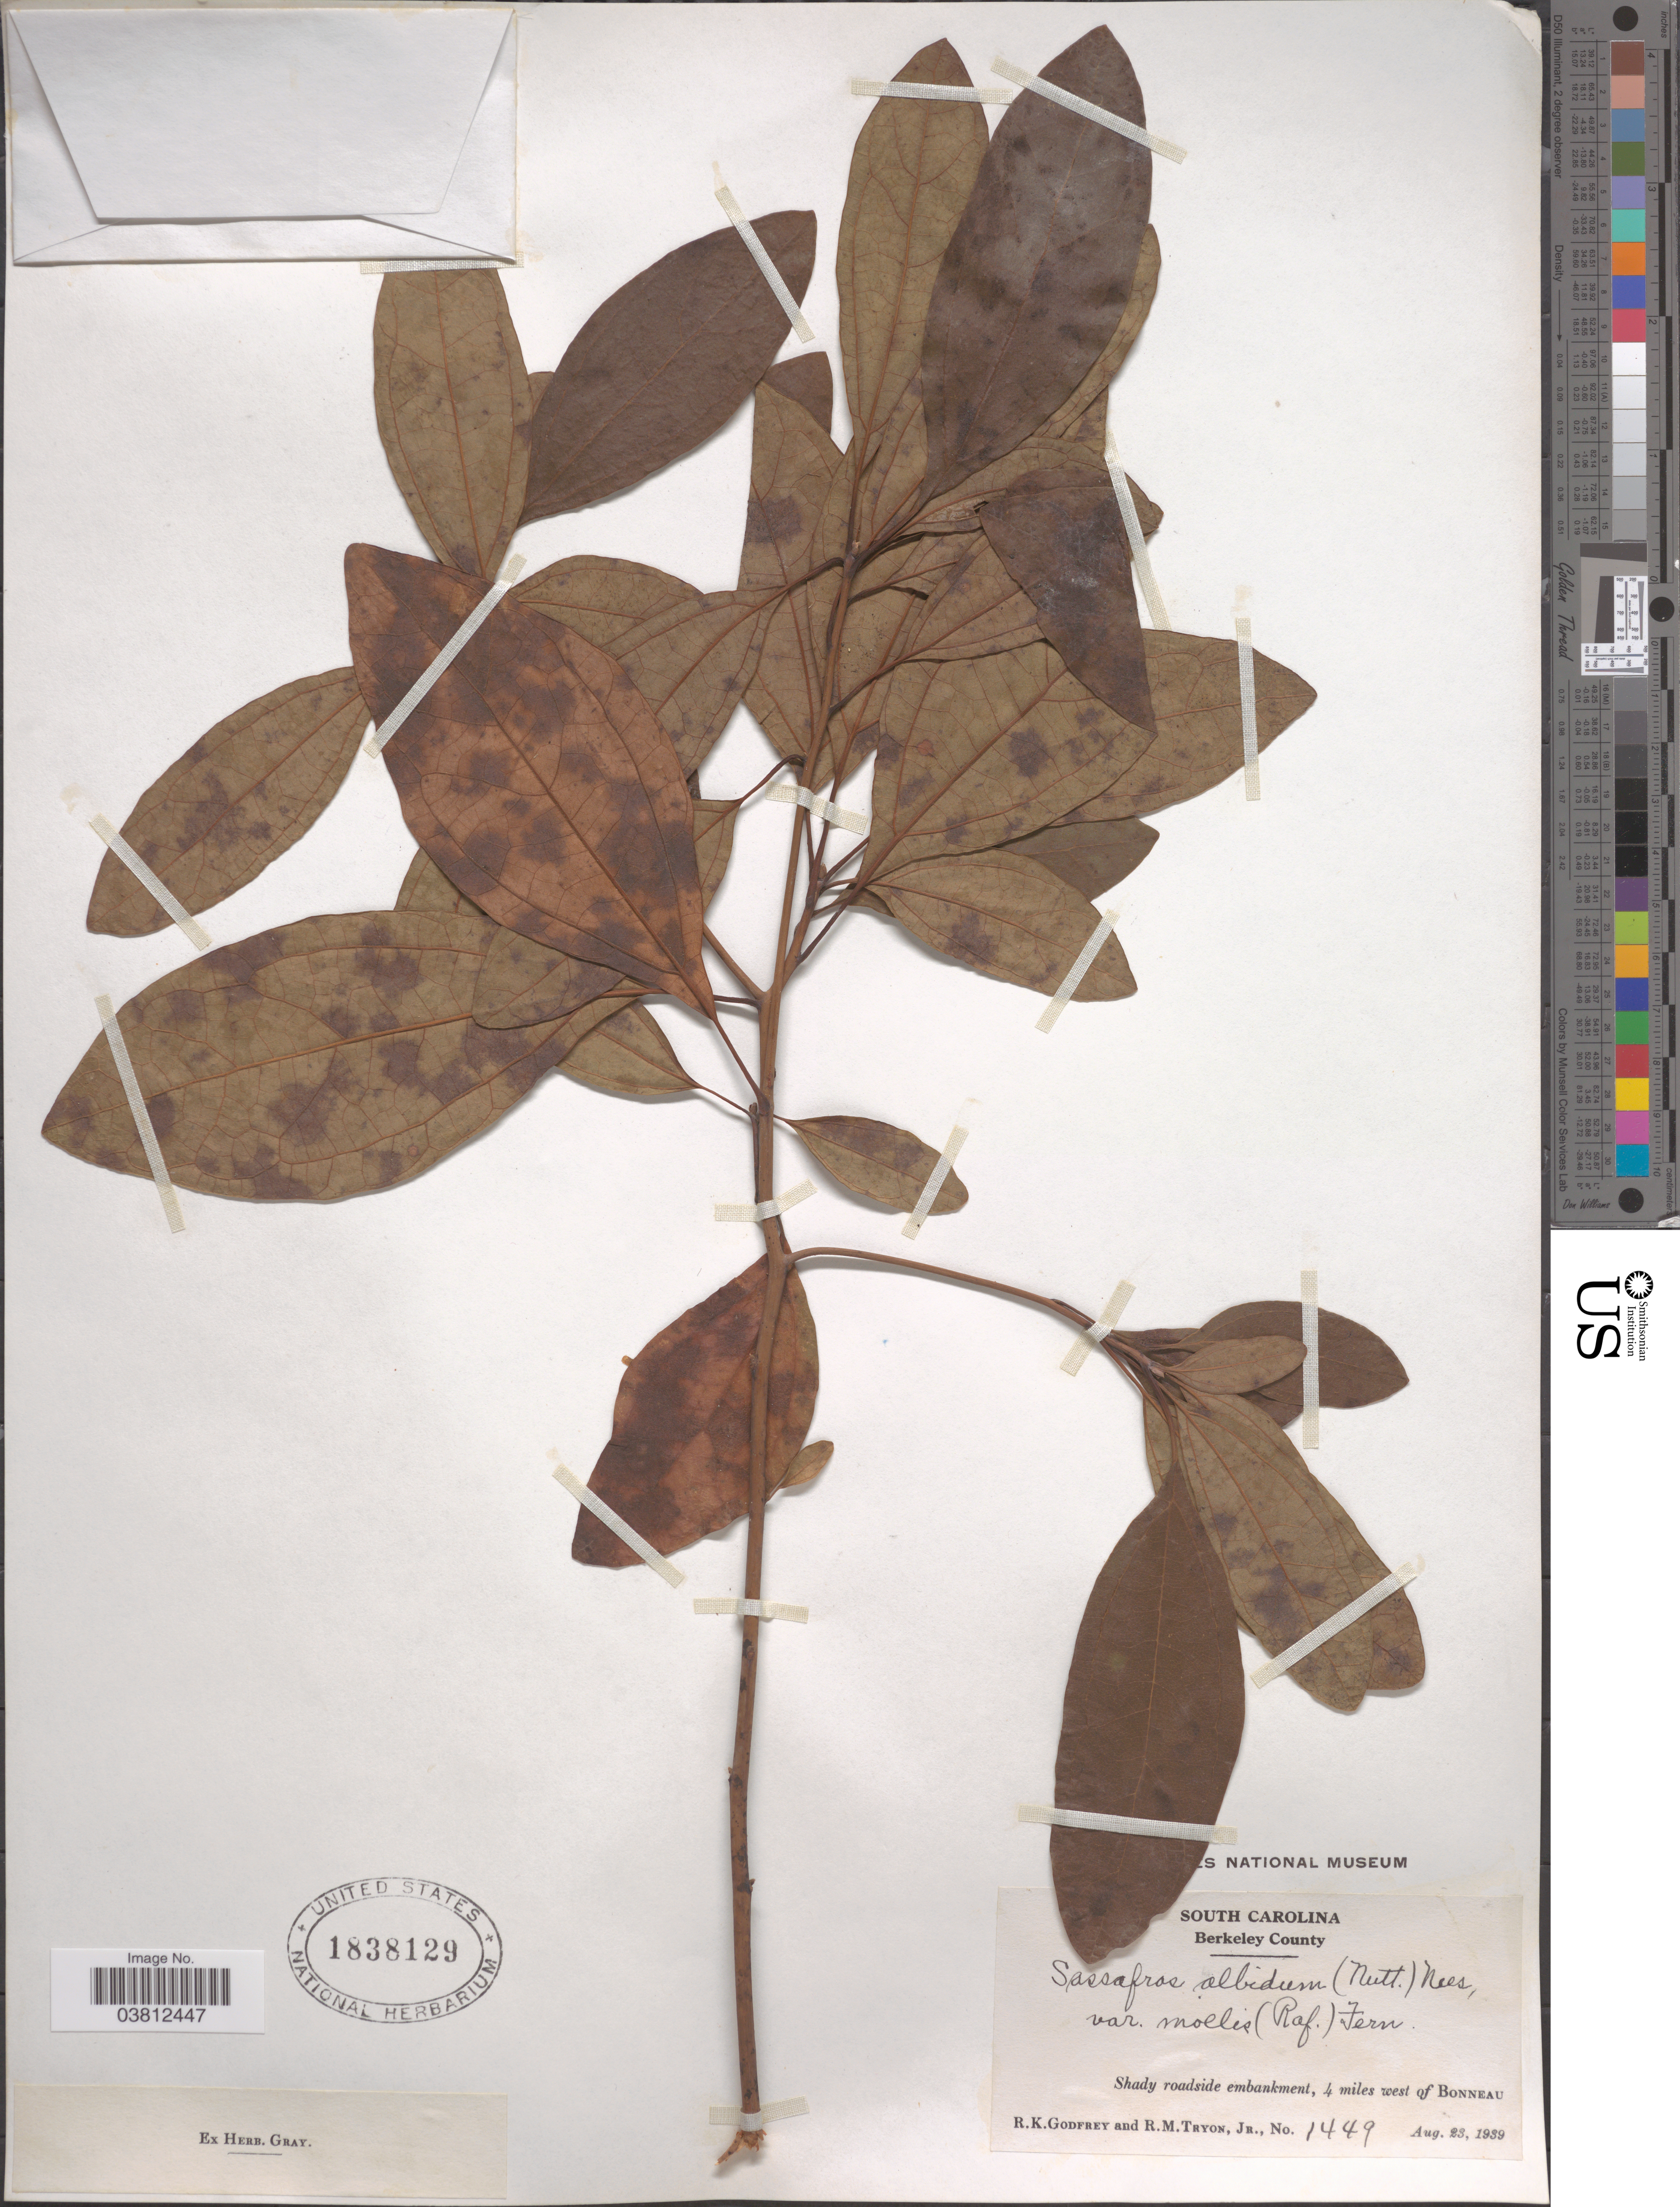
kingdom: Plantae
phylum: Tracheophyta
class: Magnoliopsida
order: Laurales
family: Lauraceae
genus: Sassafras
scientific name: Sassafras albidum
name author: (Nutt.) Nees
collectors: R. K. Godfrey & R. Tryon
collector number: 1449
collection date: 1939-08-23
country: United States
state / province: South Carolina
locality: Berkeley County. Shady roadside embarkment, 4 miles west of Bonneau.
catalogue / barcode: US 1838129